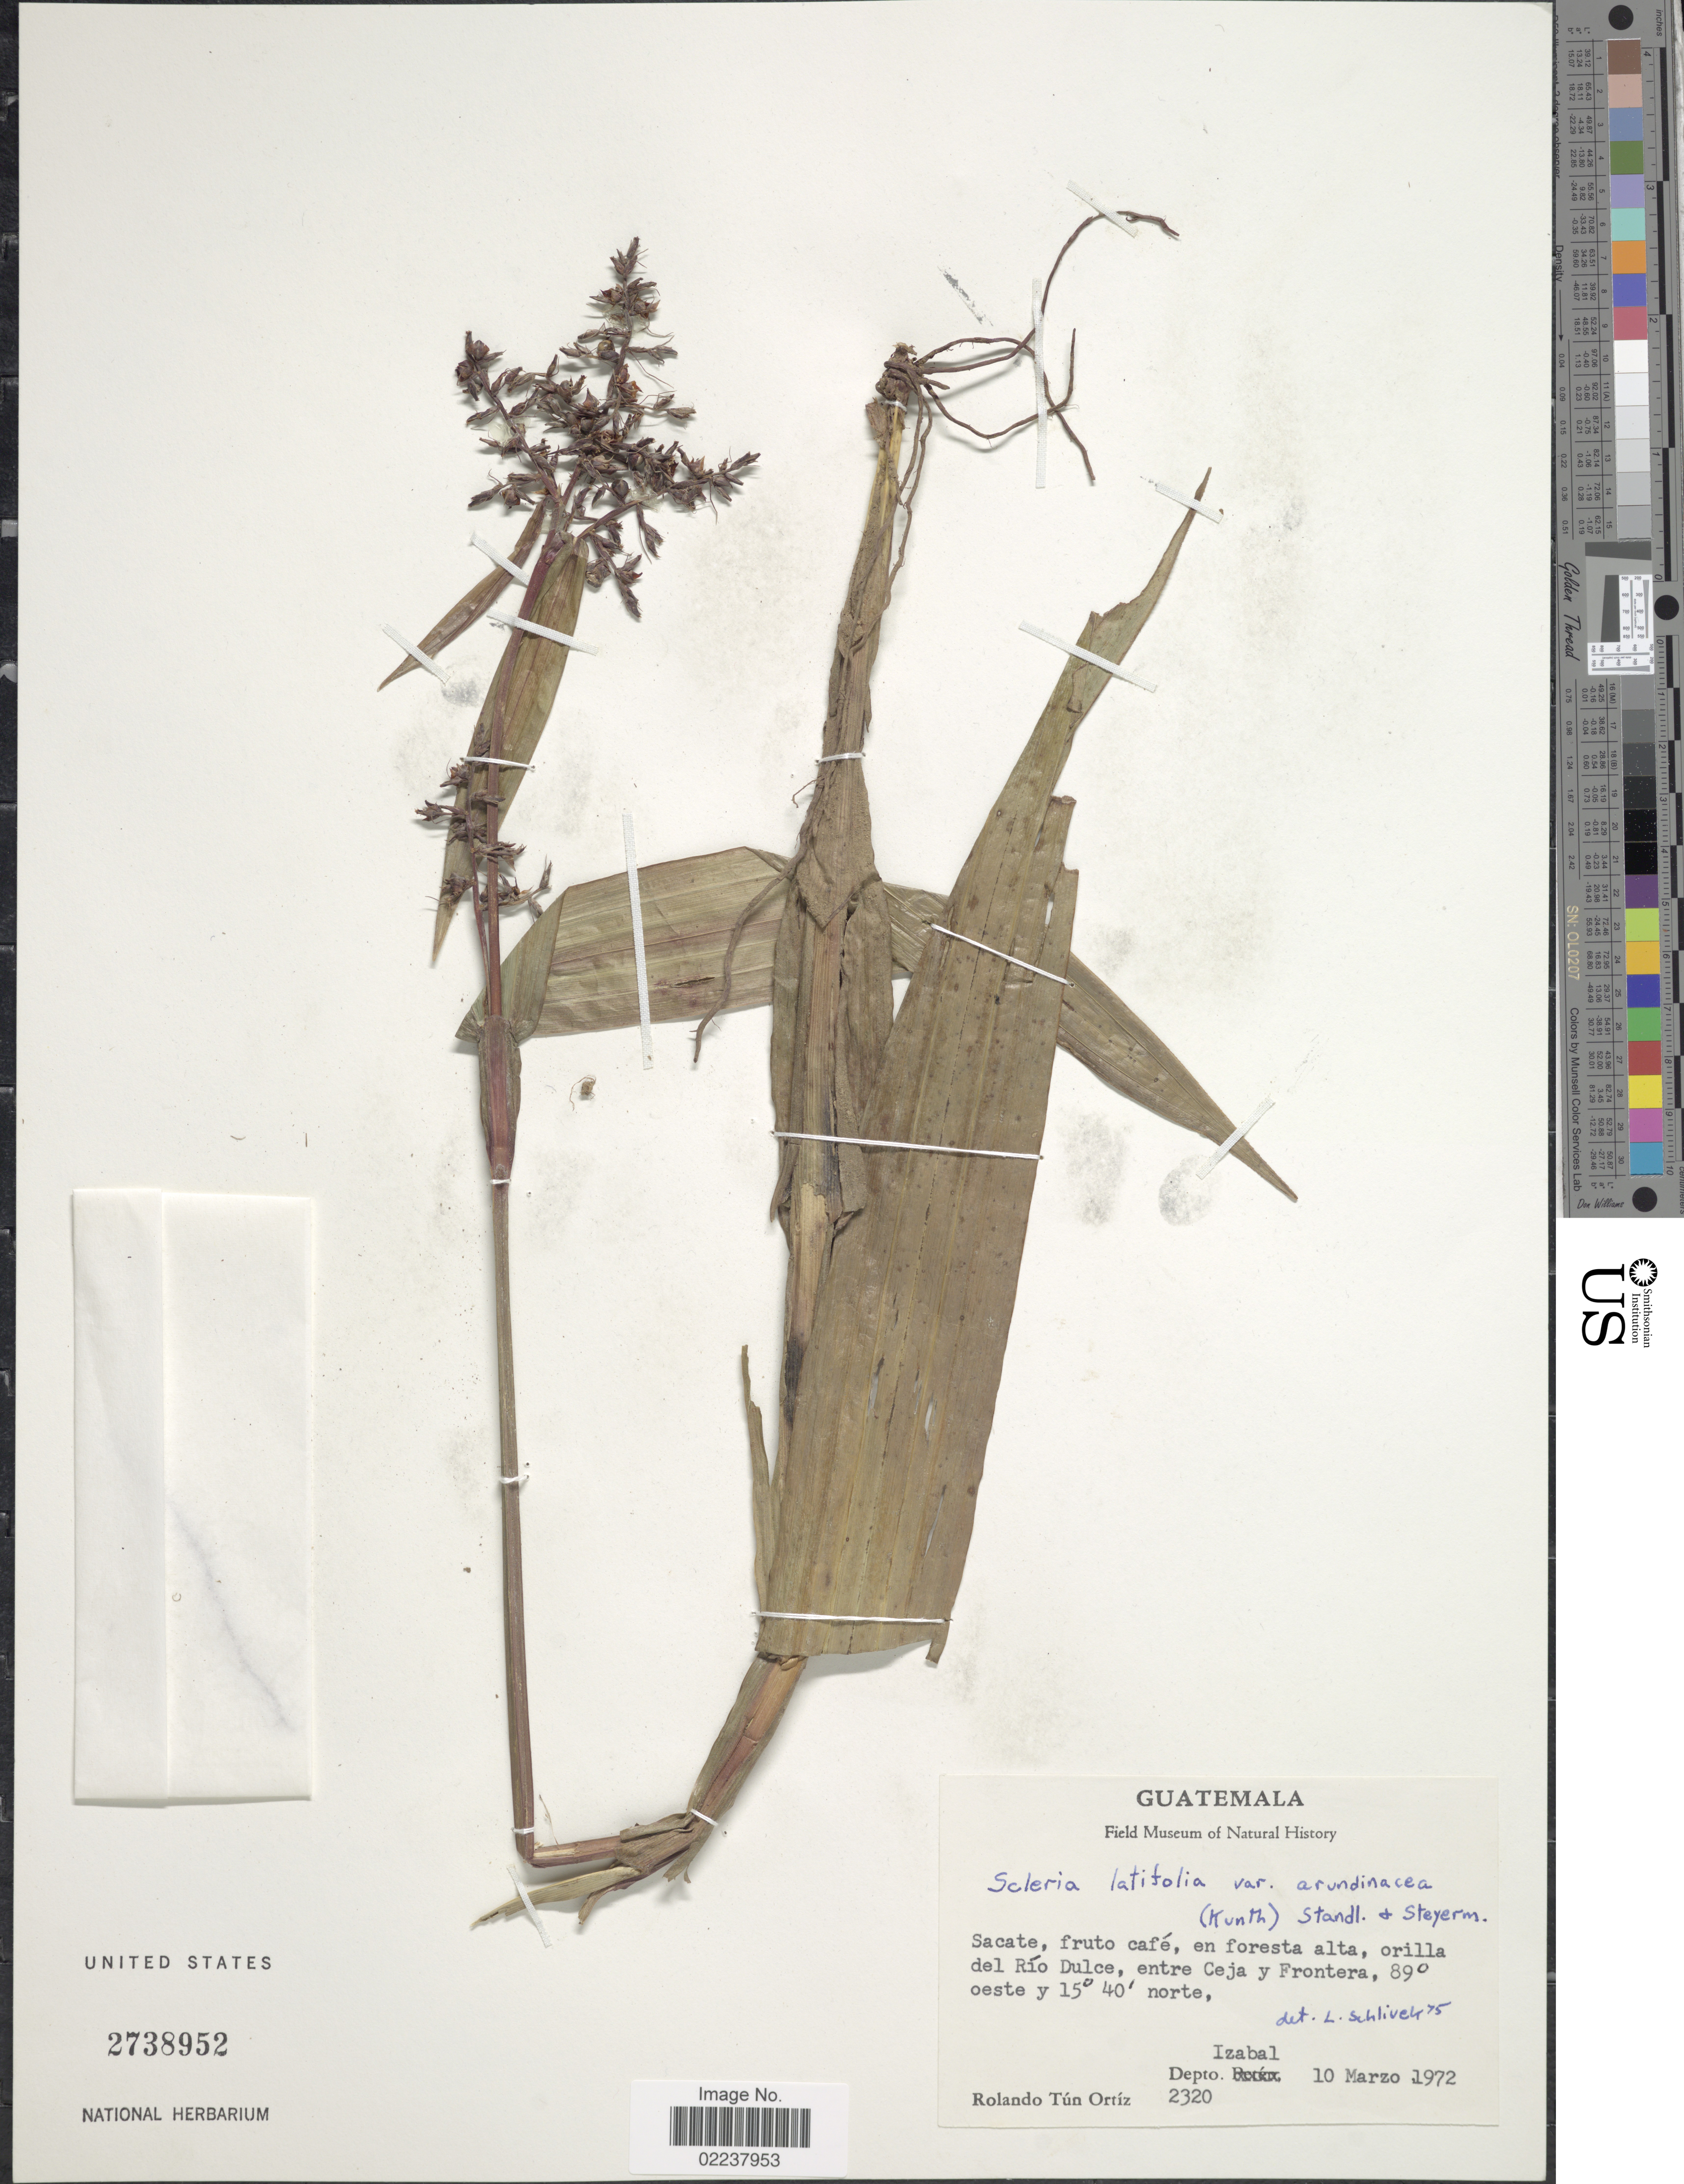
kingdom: Plantae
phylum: Tracheophyta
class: Liliopsida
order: Poales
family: Cyperaceae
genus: Scleria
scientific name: Scleria latifolia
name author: Sw.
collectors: R. Tún Ortíz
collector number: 2320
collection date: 1972-03-10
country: Guatemala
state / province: Izabal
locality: Sacate, fruto cafe, en foresta alta, orilla del Rio Dulce, entre Ceja y Frontera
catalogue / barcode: US 2738952